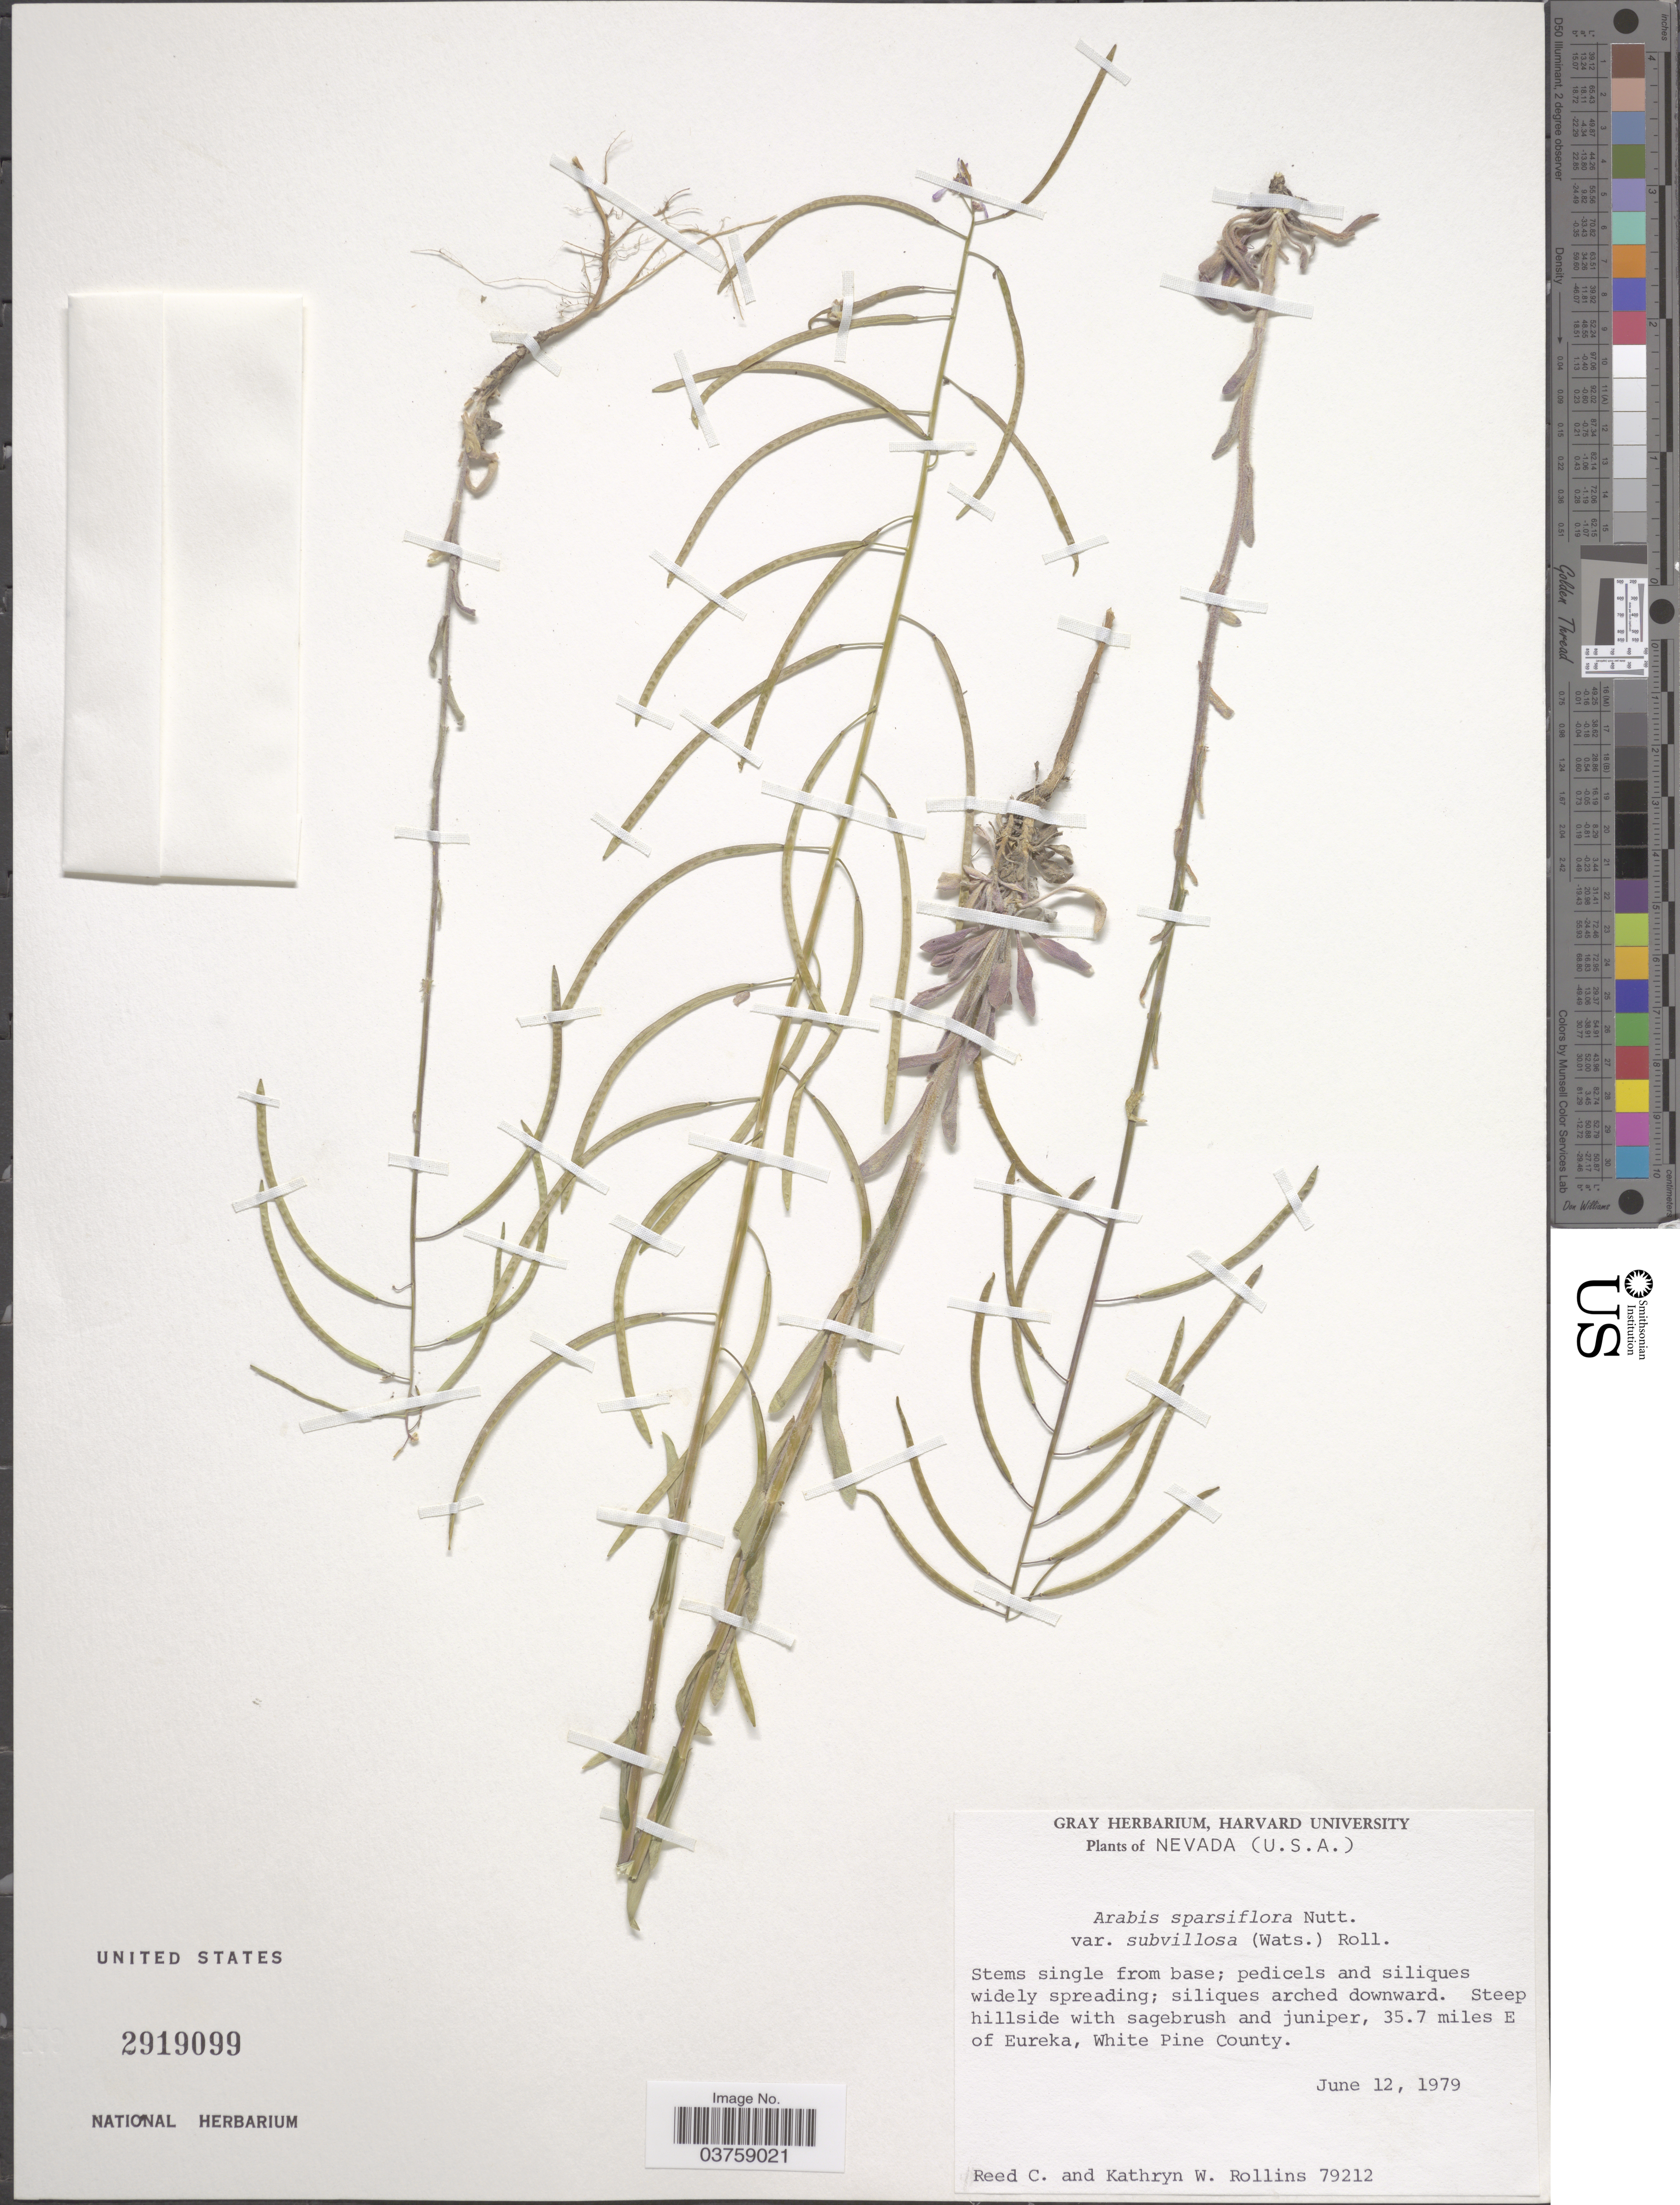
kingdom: Plantae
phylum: Tracheophyta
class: Magnoliopsida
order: Brassicales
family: Brassicaceae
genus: Arabis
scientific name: Arabis sparsiflora var. subvillosa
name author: (S. Watson) Rollins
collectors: R. C. Rollins & K. W. Rollins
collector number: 79212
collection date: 1979-06-12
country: United States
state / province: Nevada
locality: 35.7 miles E of Eureka, White Pine County.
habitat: steep hillside with sagebrush and juniper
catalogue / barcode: US 2919099